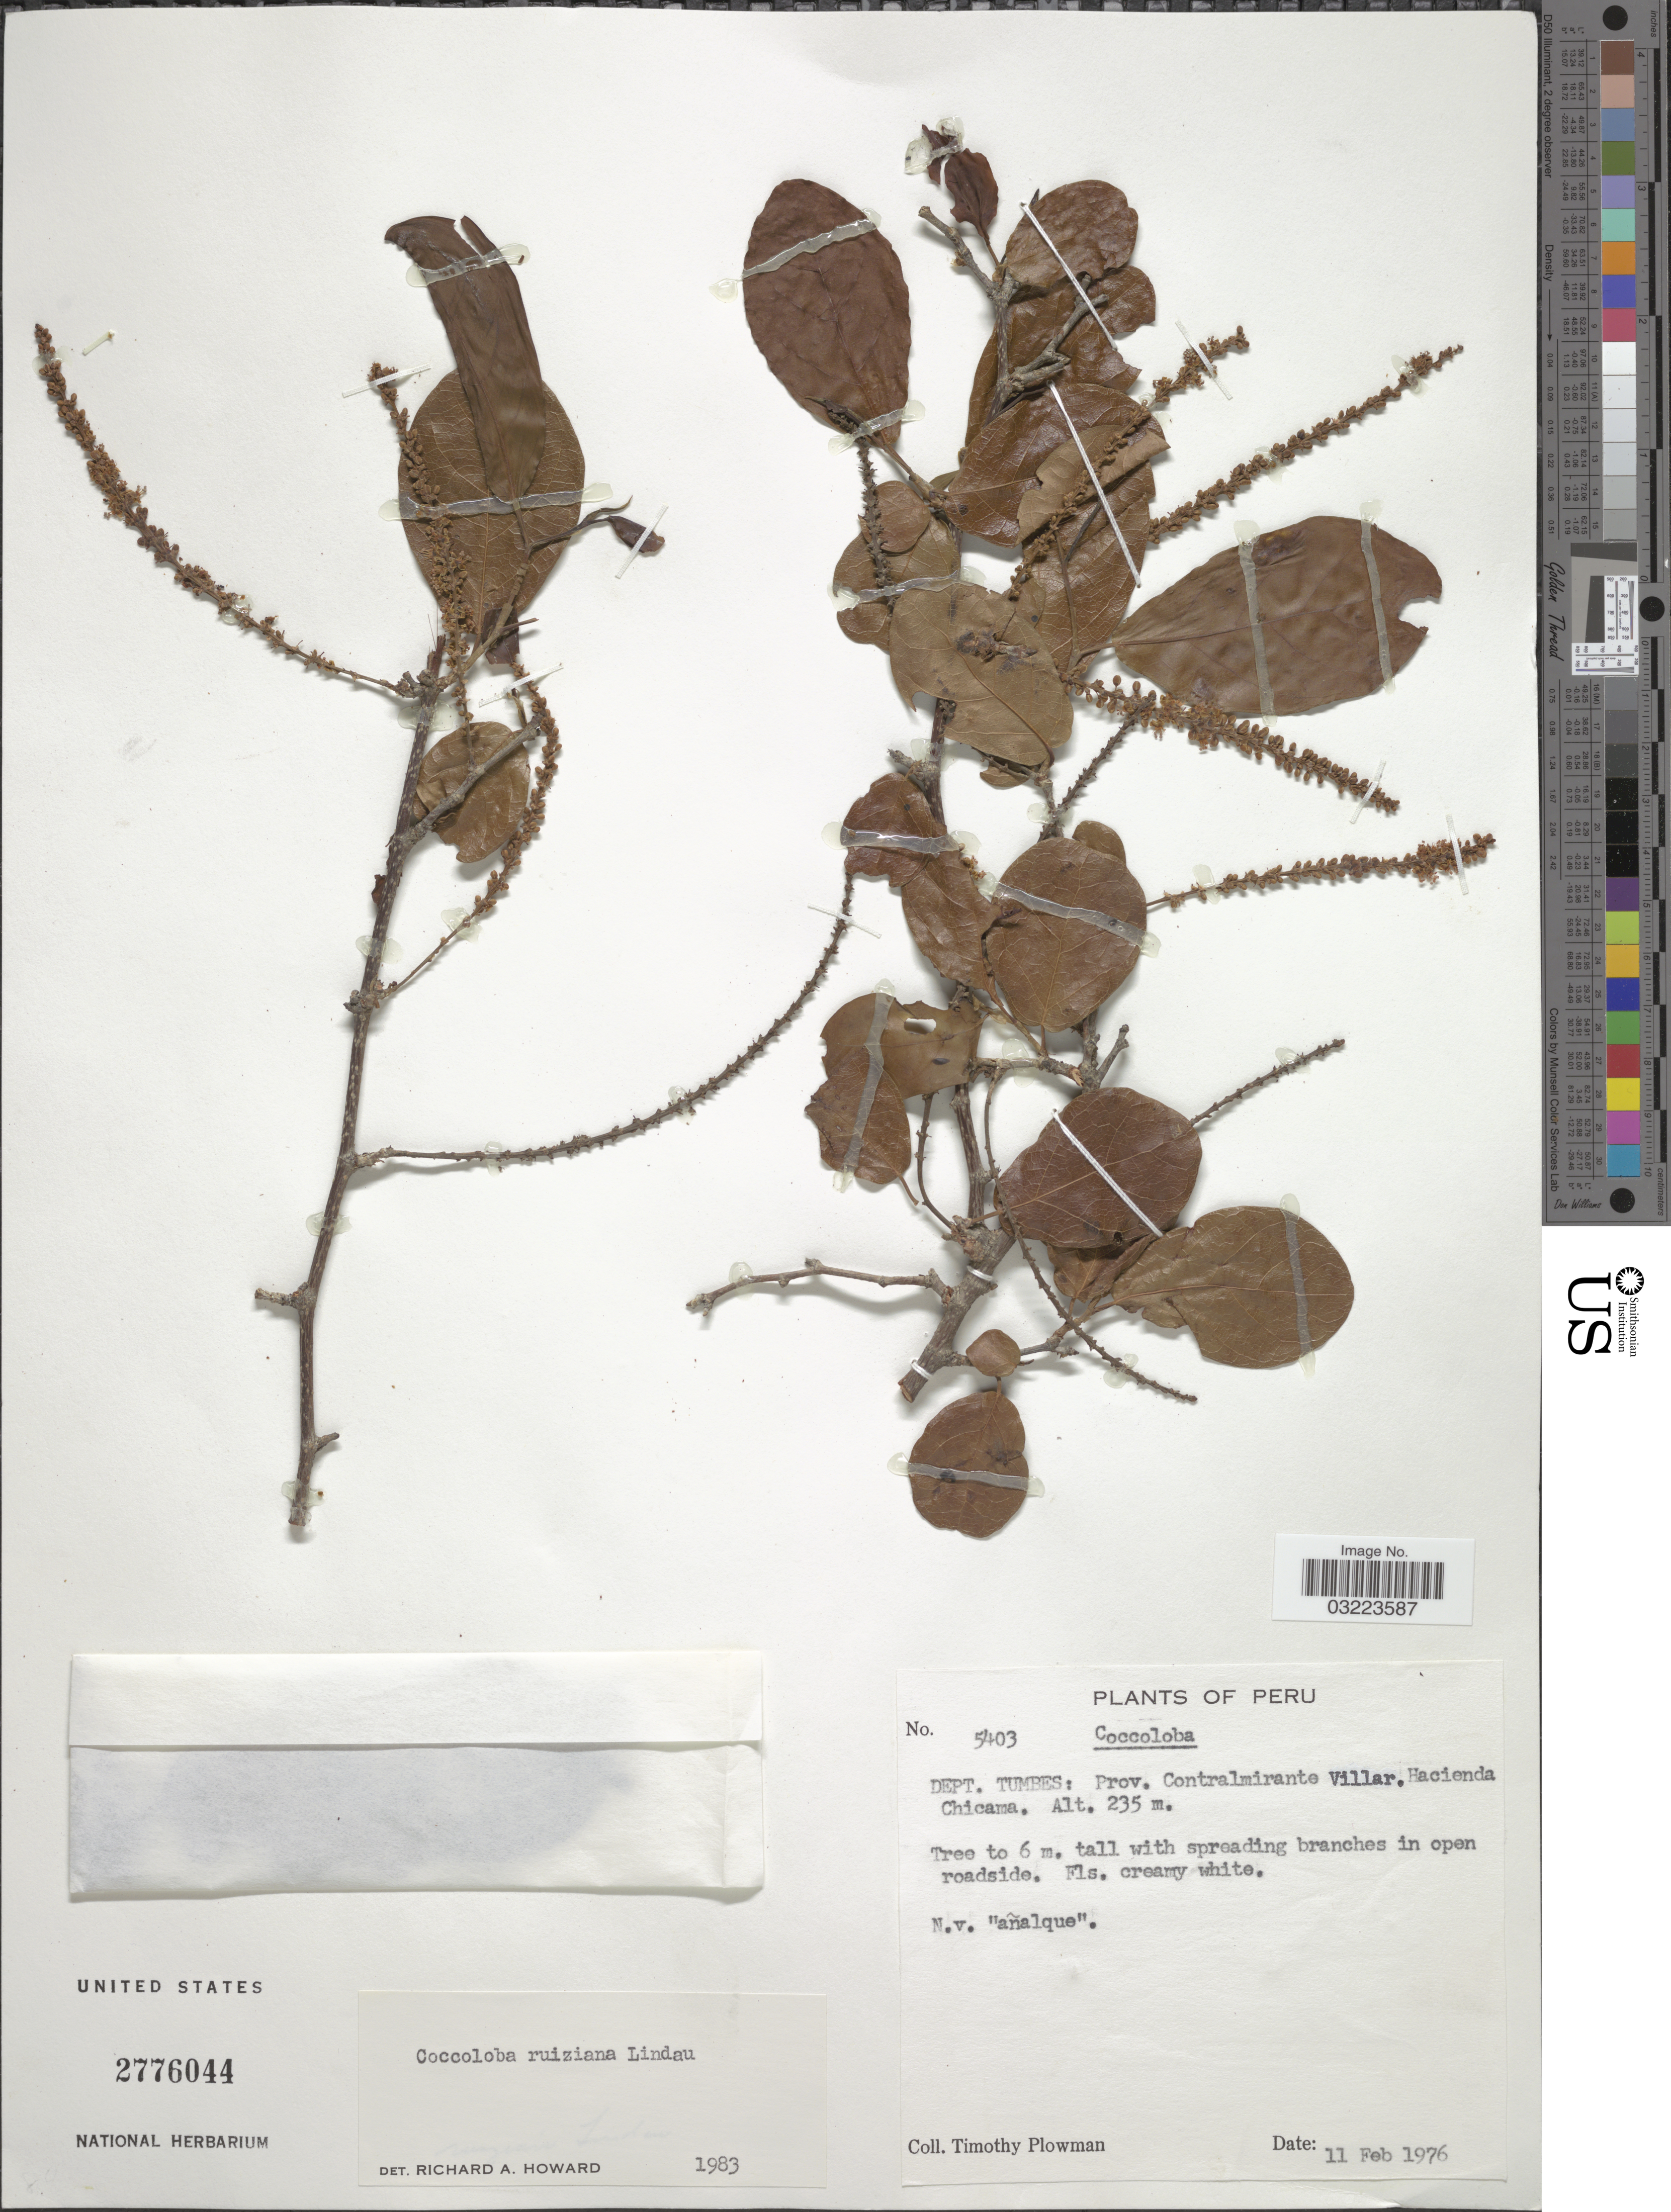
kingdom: Plantae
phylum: Tracheophyta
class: Magnoliopsida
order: Caryophyllales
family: Polygonaceae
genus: Coccoloba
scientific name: Coccoloba ruiziana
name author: Lindau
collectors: T. Plowman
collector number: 5403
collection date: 1976-02-11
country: Peru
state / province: Tumbes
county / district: Contralmirante Villar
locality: Dept. Tumbes: Prov Contralmirante Villar. Hacienda Chicama.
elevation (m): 235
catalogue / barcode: US 2776044